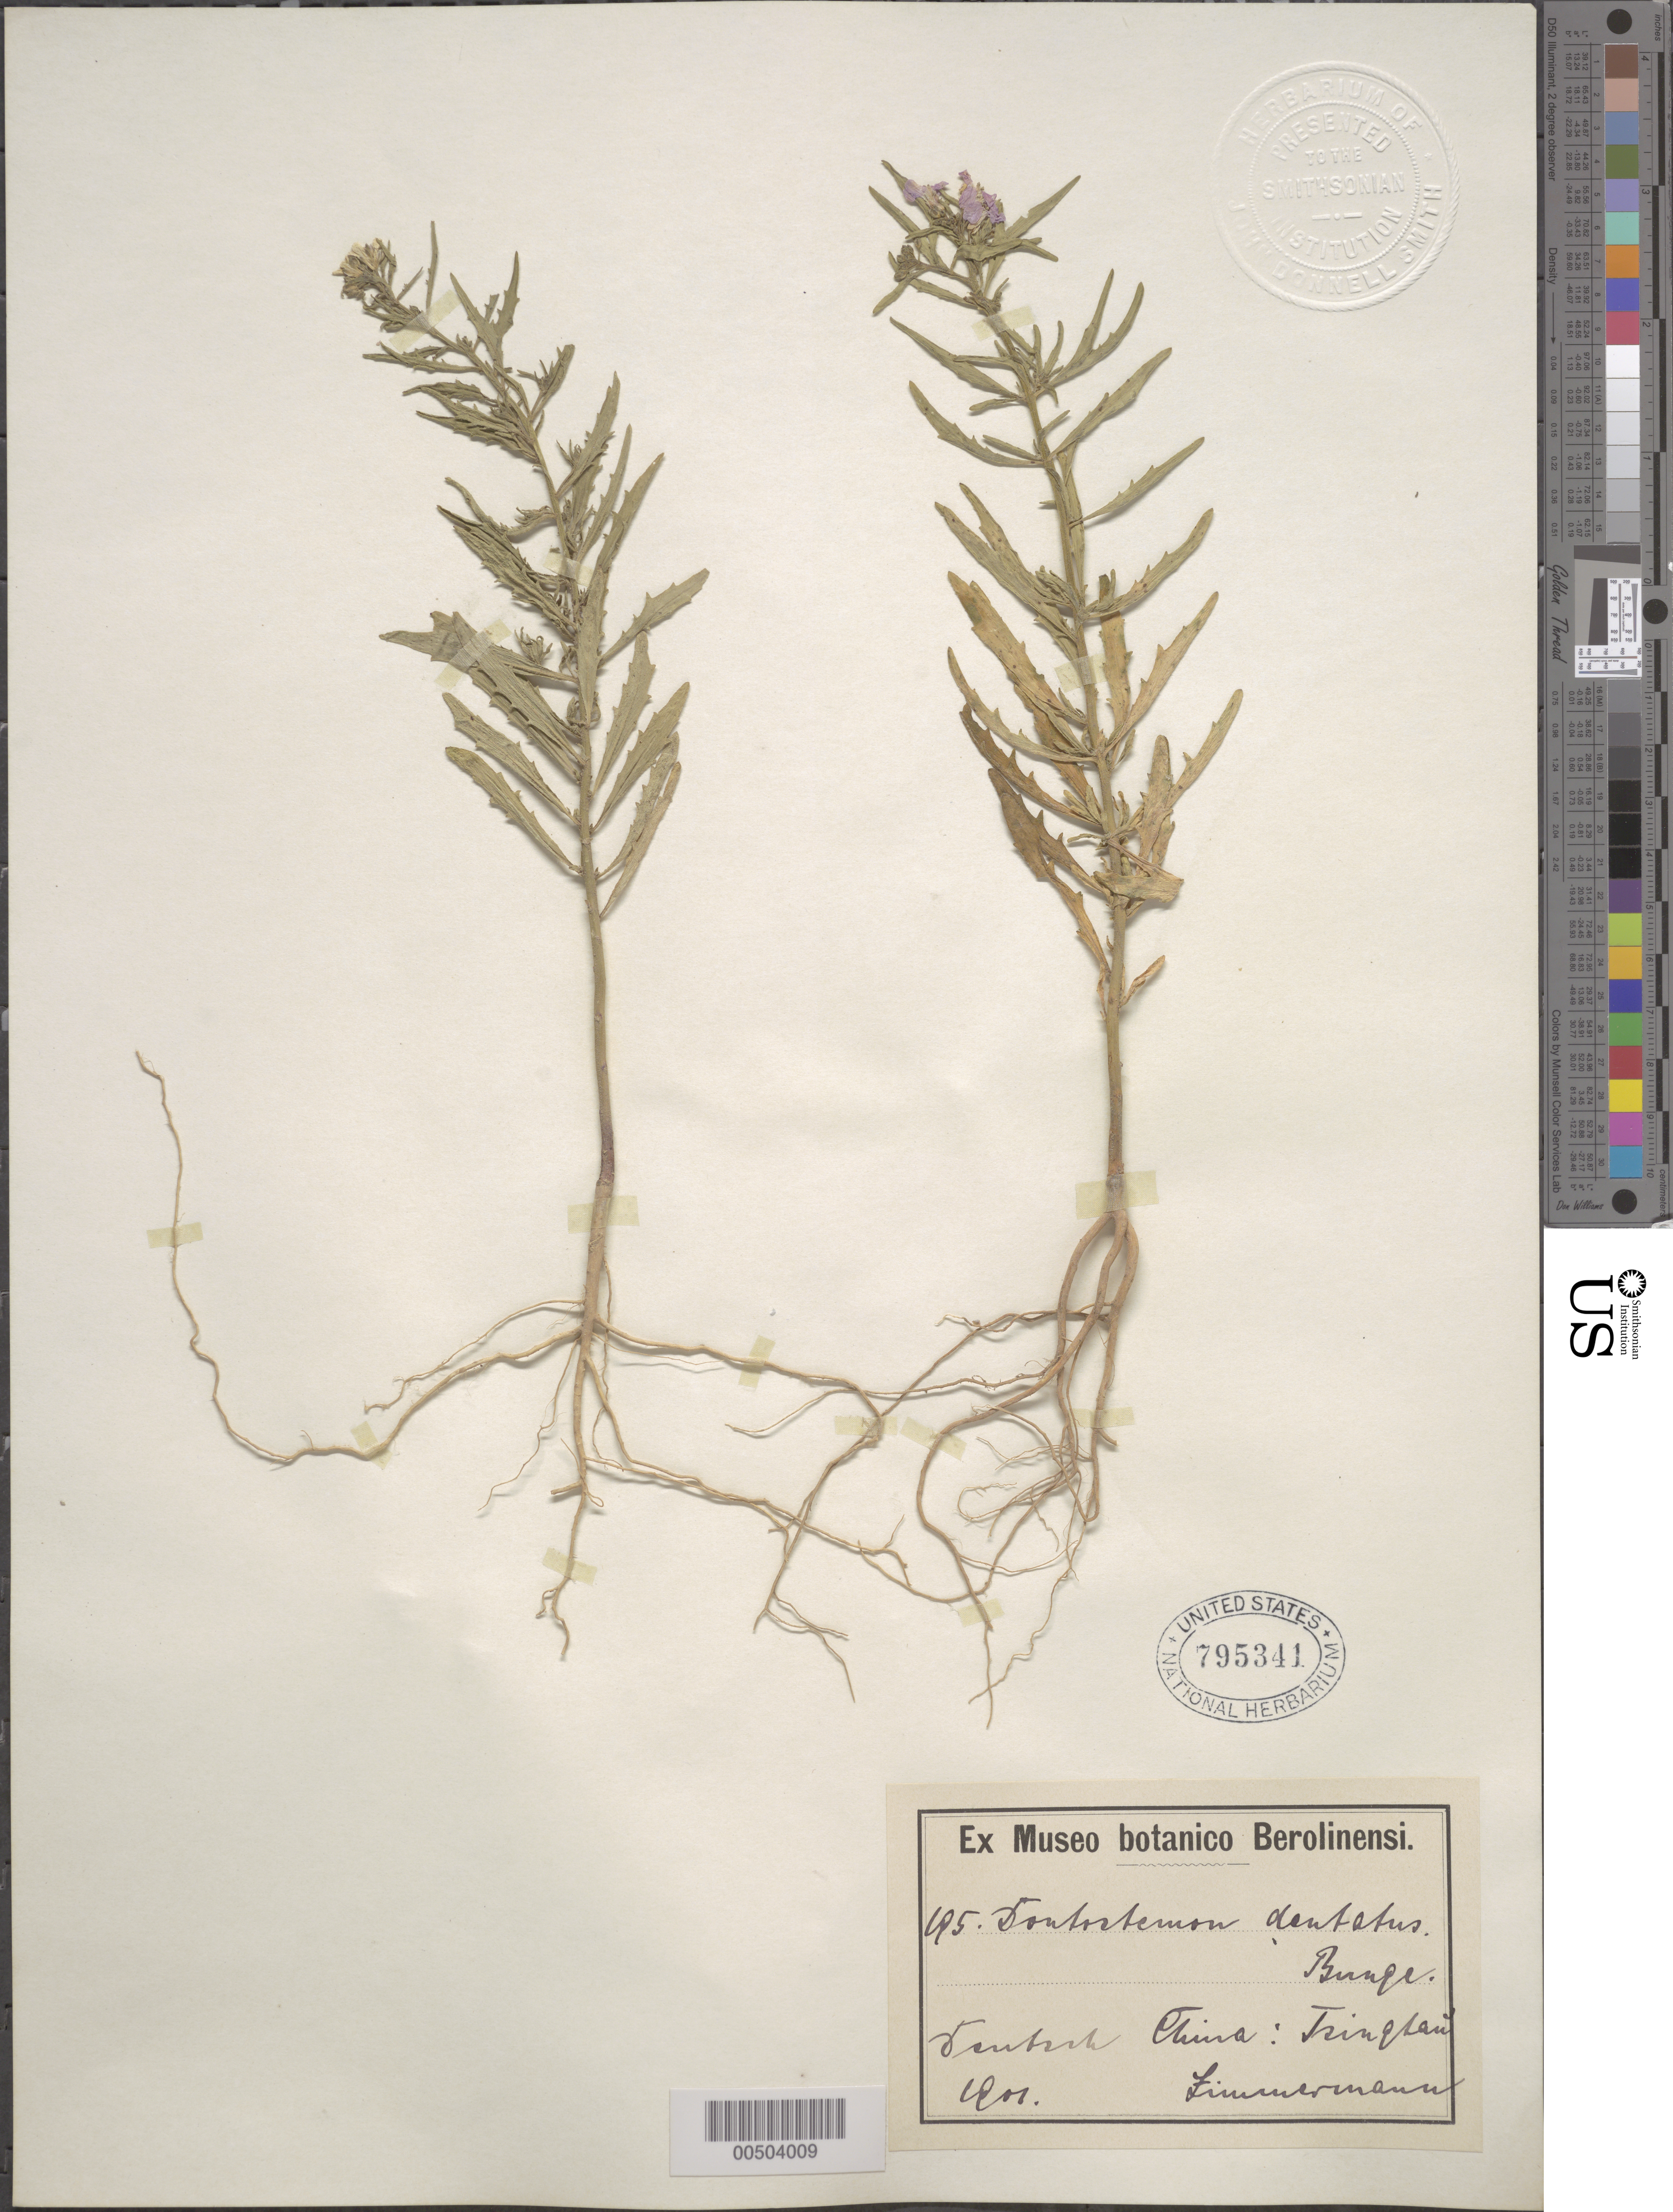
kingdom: Plantae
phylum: Tracheophyta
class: Magnoliopsida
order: Brassicales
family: Brassicaceae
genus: Dontostemon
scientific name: Dontostemon dentatus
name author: (Benge) Ledeb.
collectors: -. Zimmermann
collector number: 195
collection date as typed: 1901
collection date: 1901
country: China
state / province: Shandong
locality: Tsingtao (Qingdao) District (?)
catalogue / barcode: US 795341